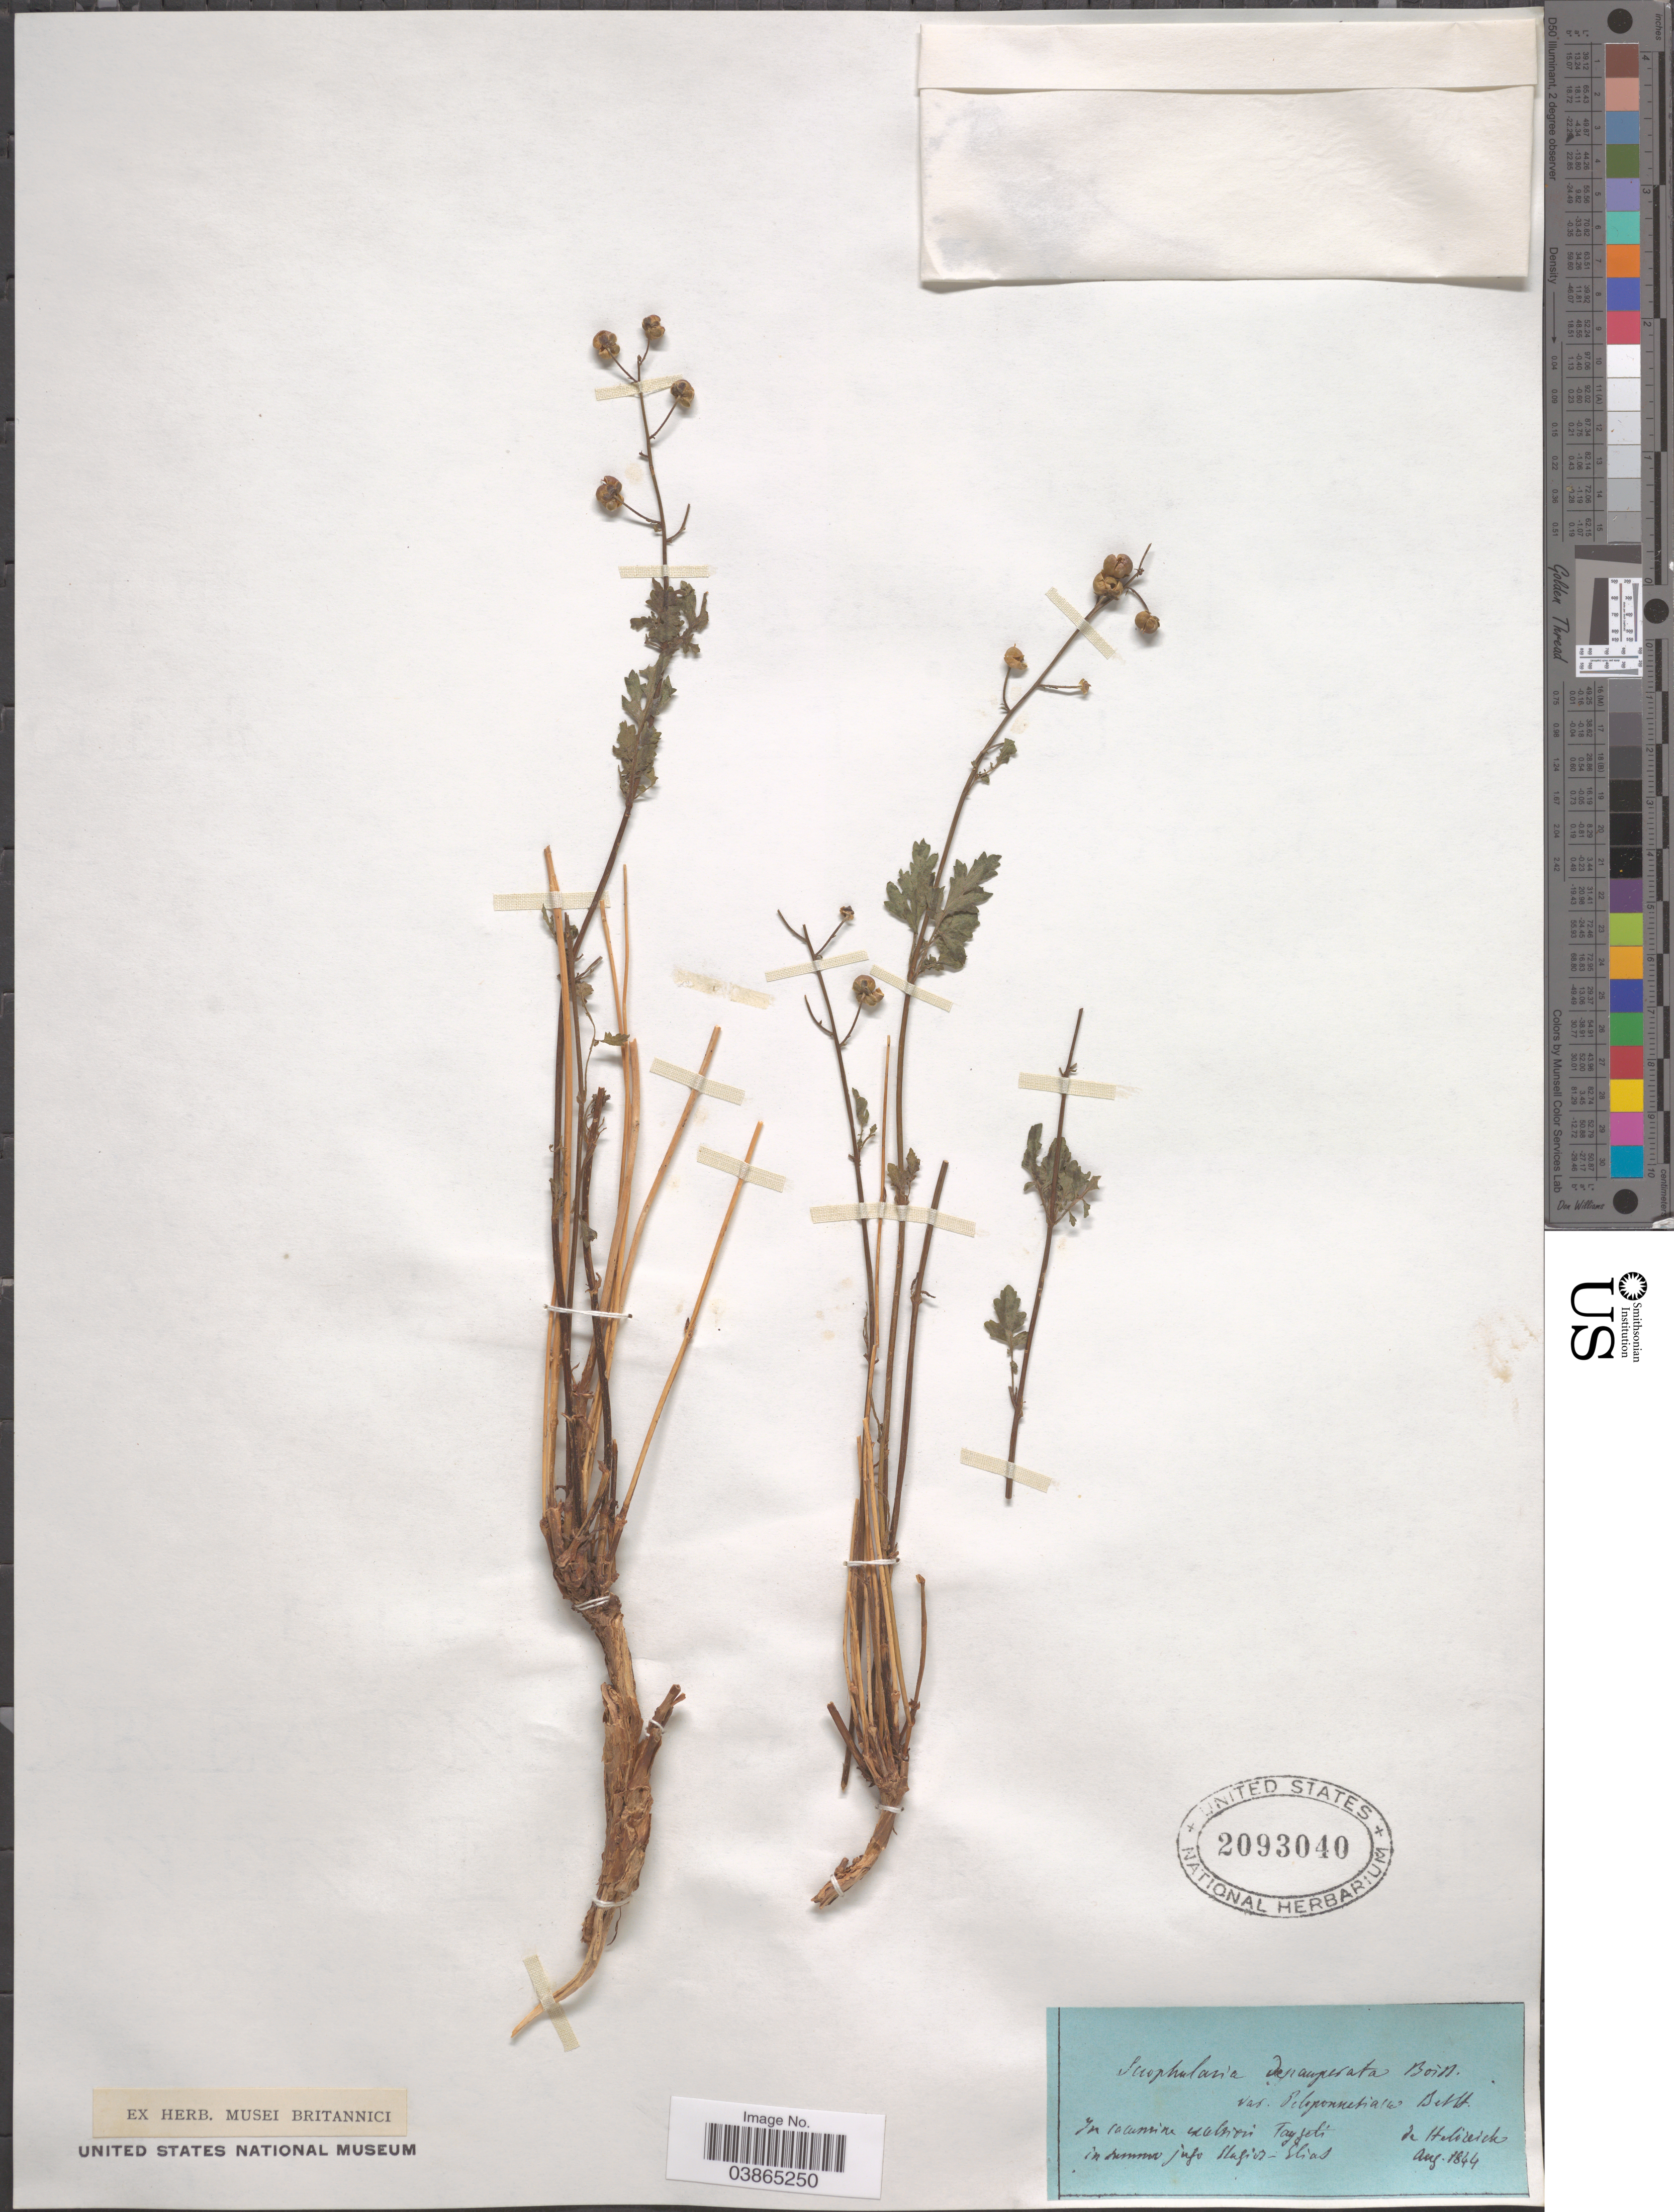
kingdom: Plantae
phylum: Tracheophyta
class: Magnoliopsida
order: Lamiales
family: Scrophulariaceae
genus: Scrophularia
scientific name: Scrophularia depauperata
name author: Boiss.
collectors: -. De Heldreich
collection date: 1844-08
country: Greece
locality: In cacumine [illegible text]alsion. Taygeti. In nummer jugo Slagios-Slios.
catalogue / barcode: US 2093040